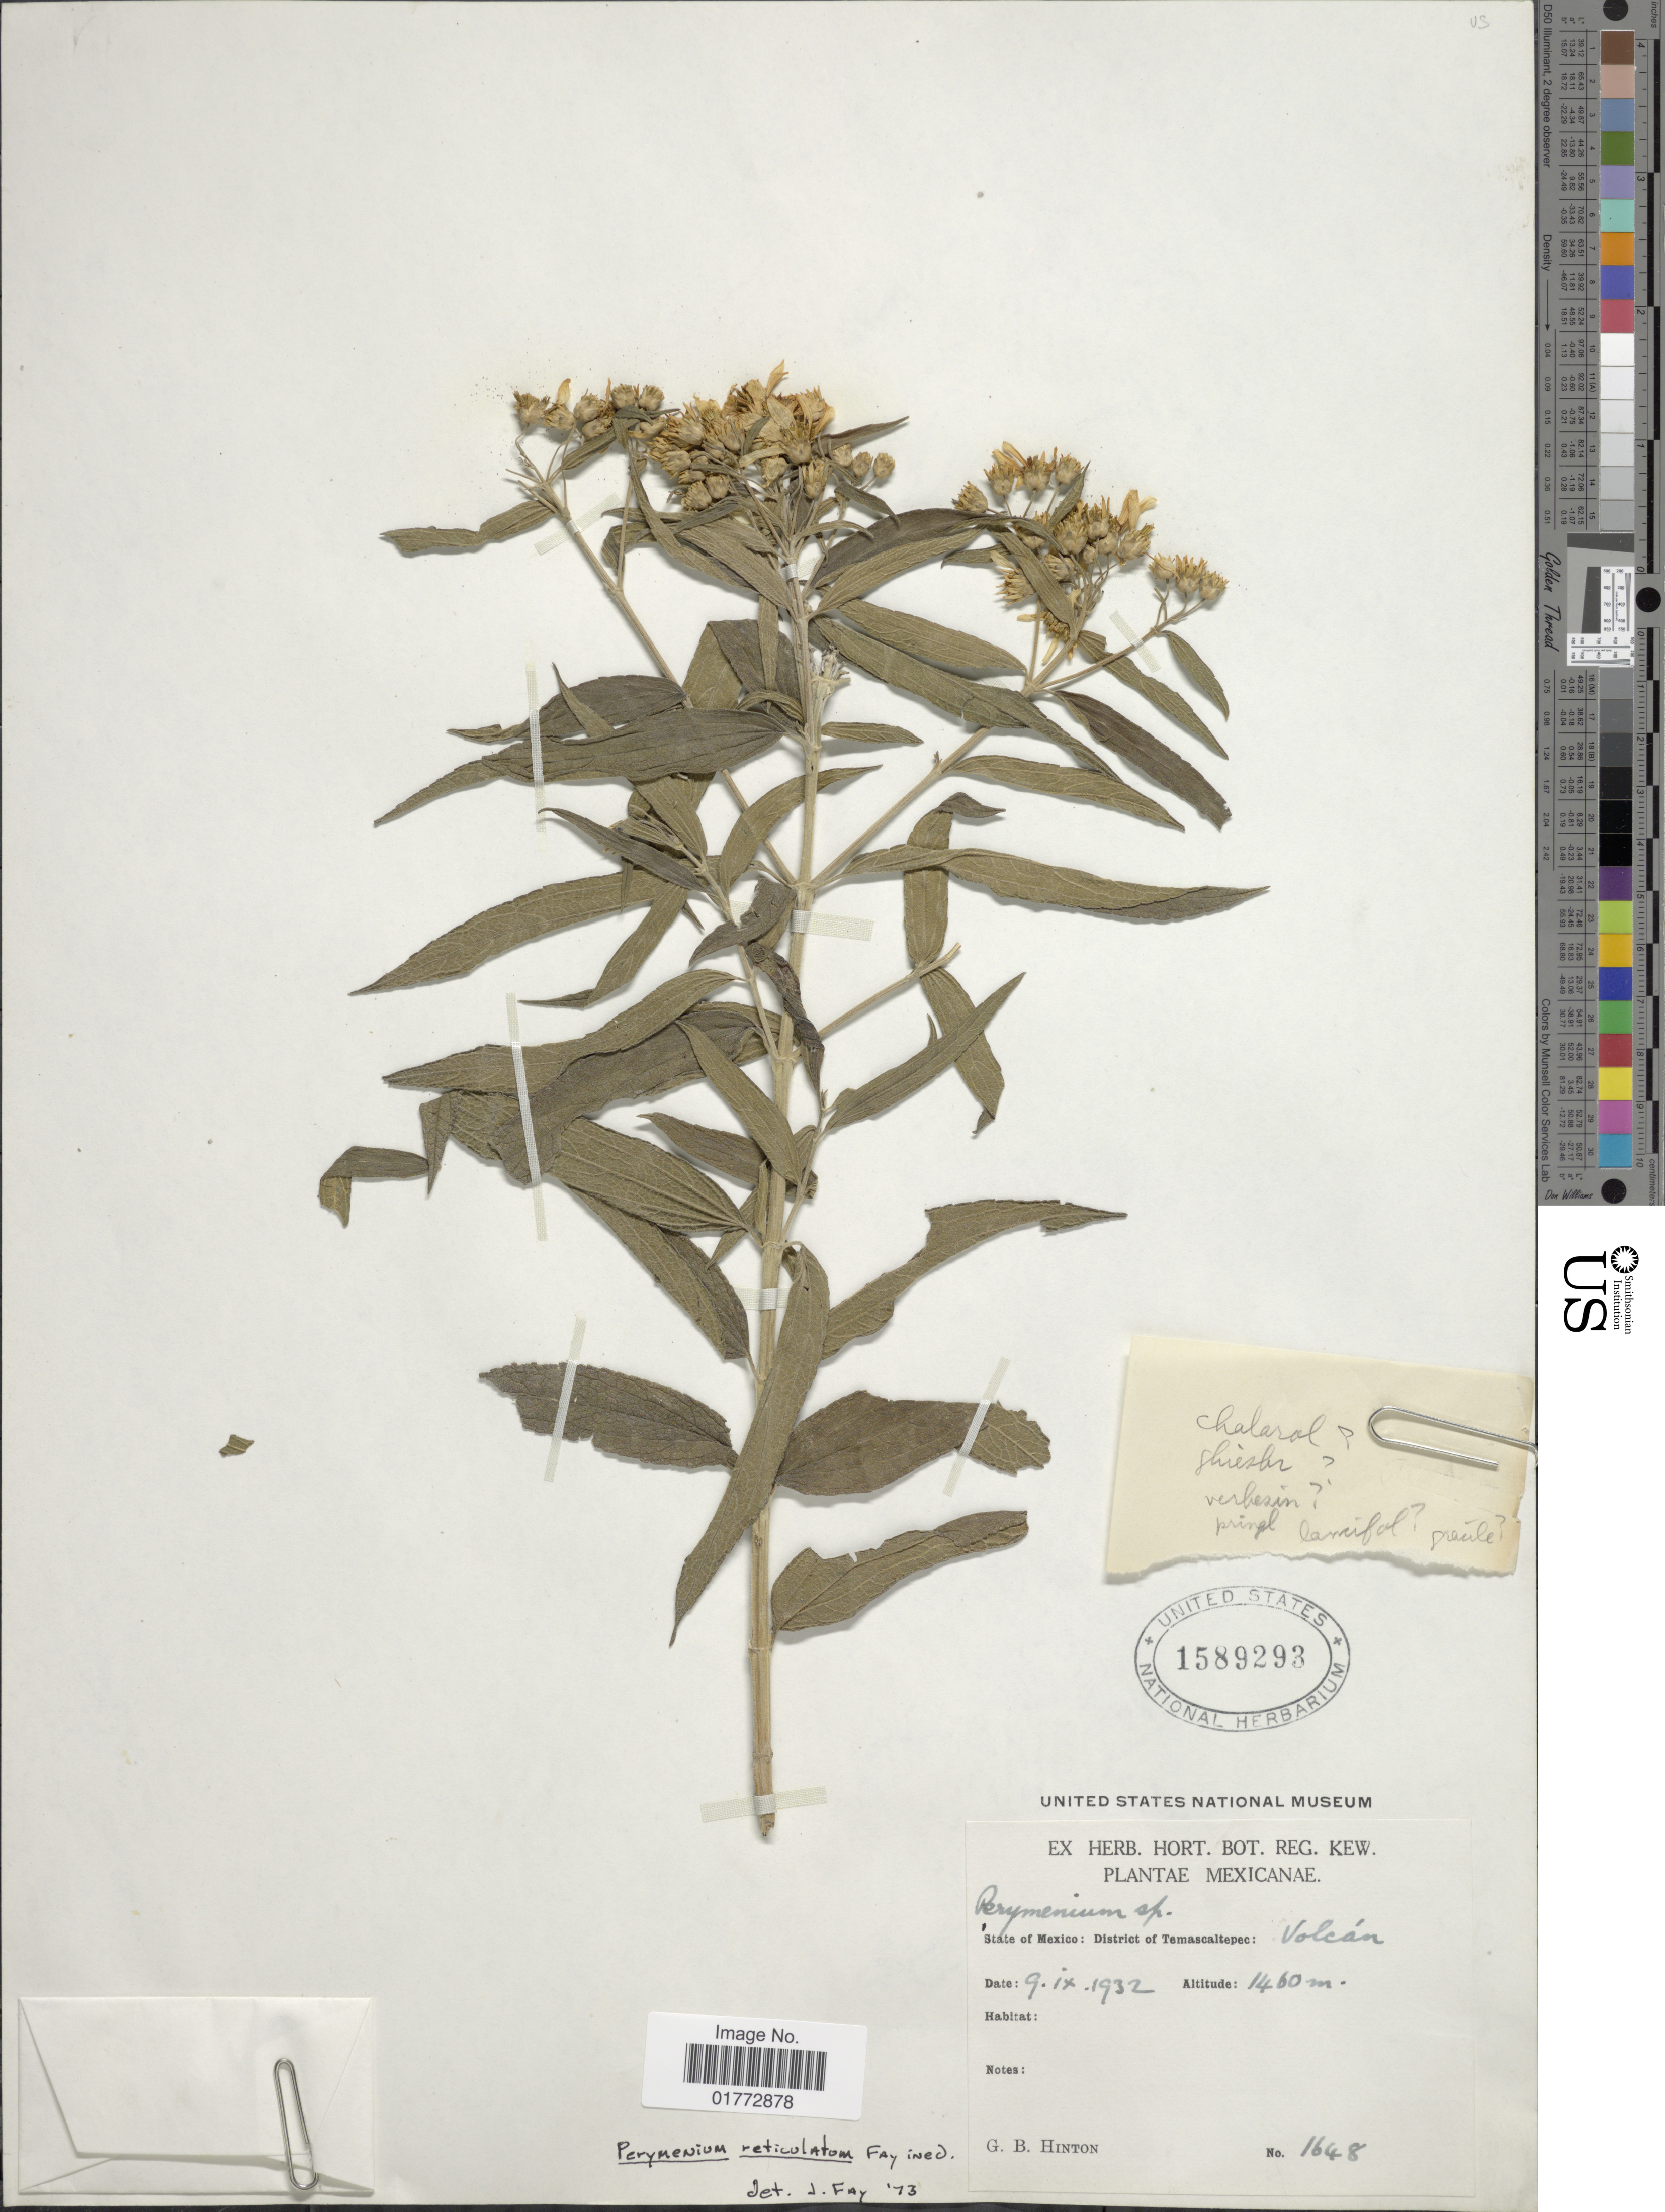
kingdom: Plantae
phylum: Tracheophyta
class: Magnoliopsida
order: Asterales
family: Asteraceae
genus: Perymenium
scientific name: Perymenium reticulatum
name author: Fay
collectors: G. B. Hinton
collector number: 1648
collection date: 1932-09-09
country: Mexico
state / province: México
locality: District Temascaltepec, Volcan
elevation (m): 1460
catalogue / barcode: US 1589293